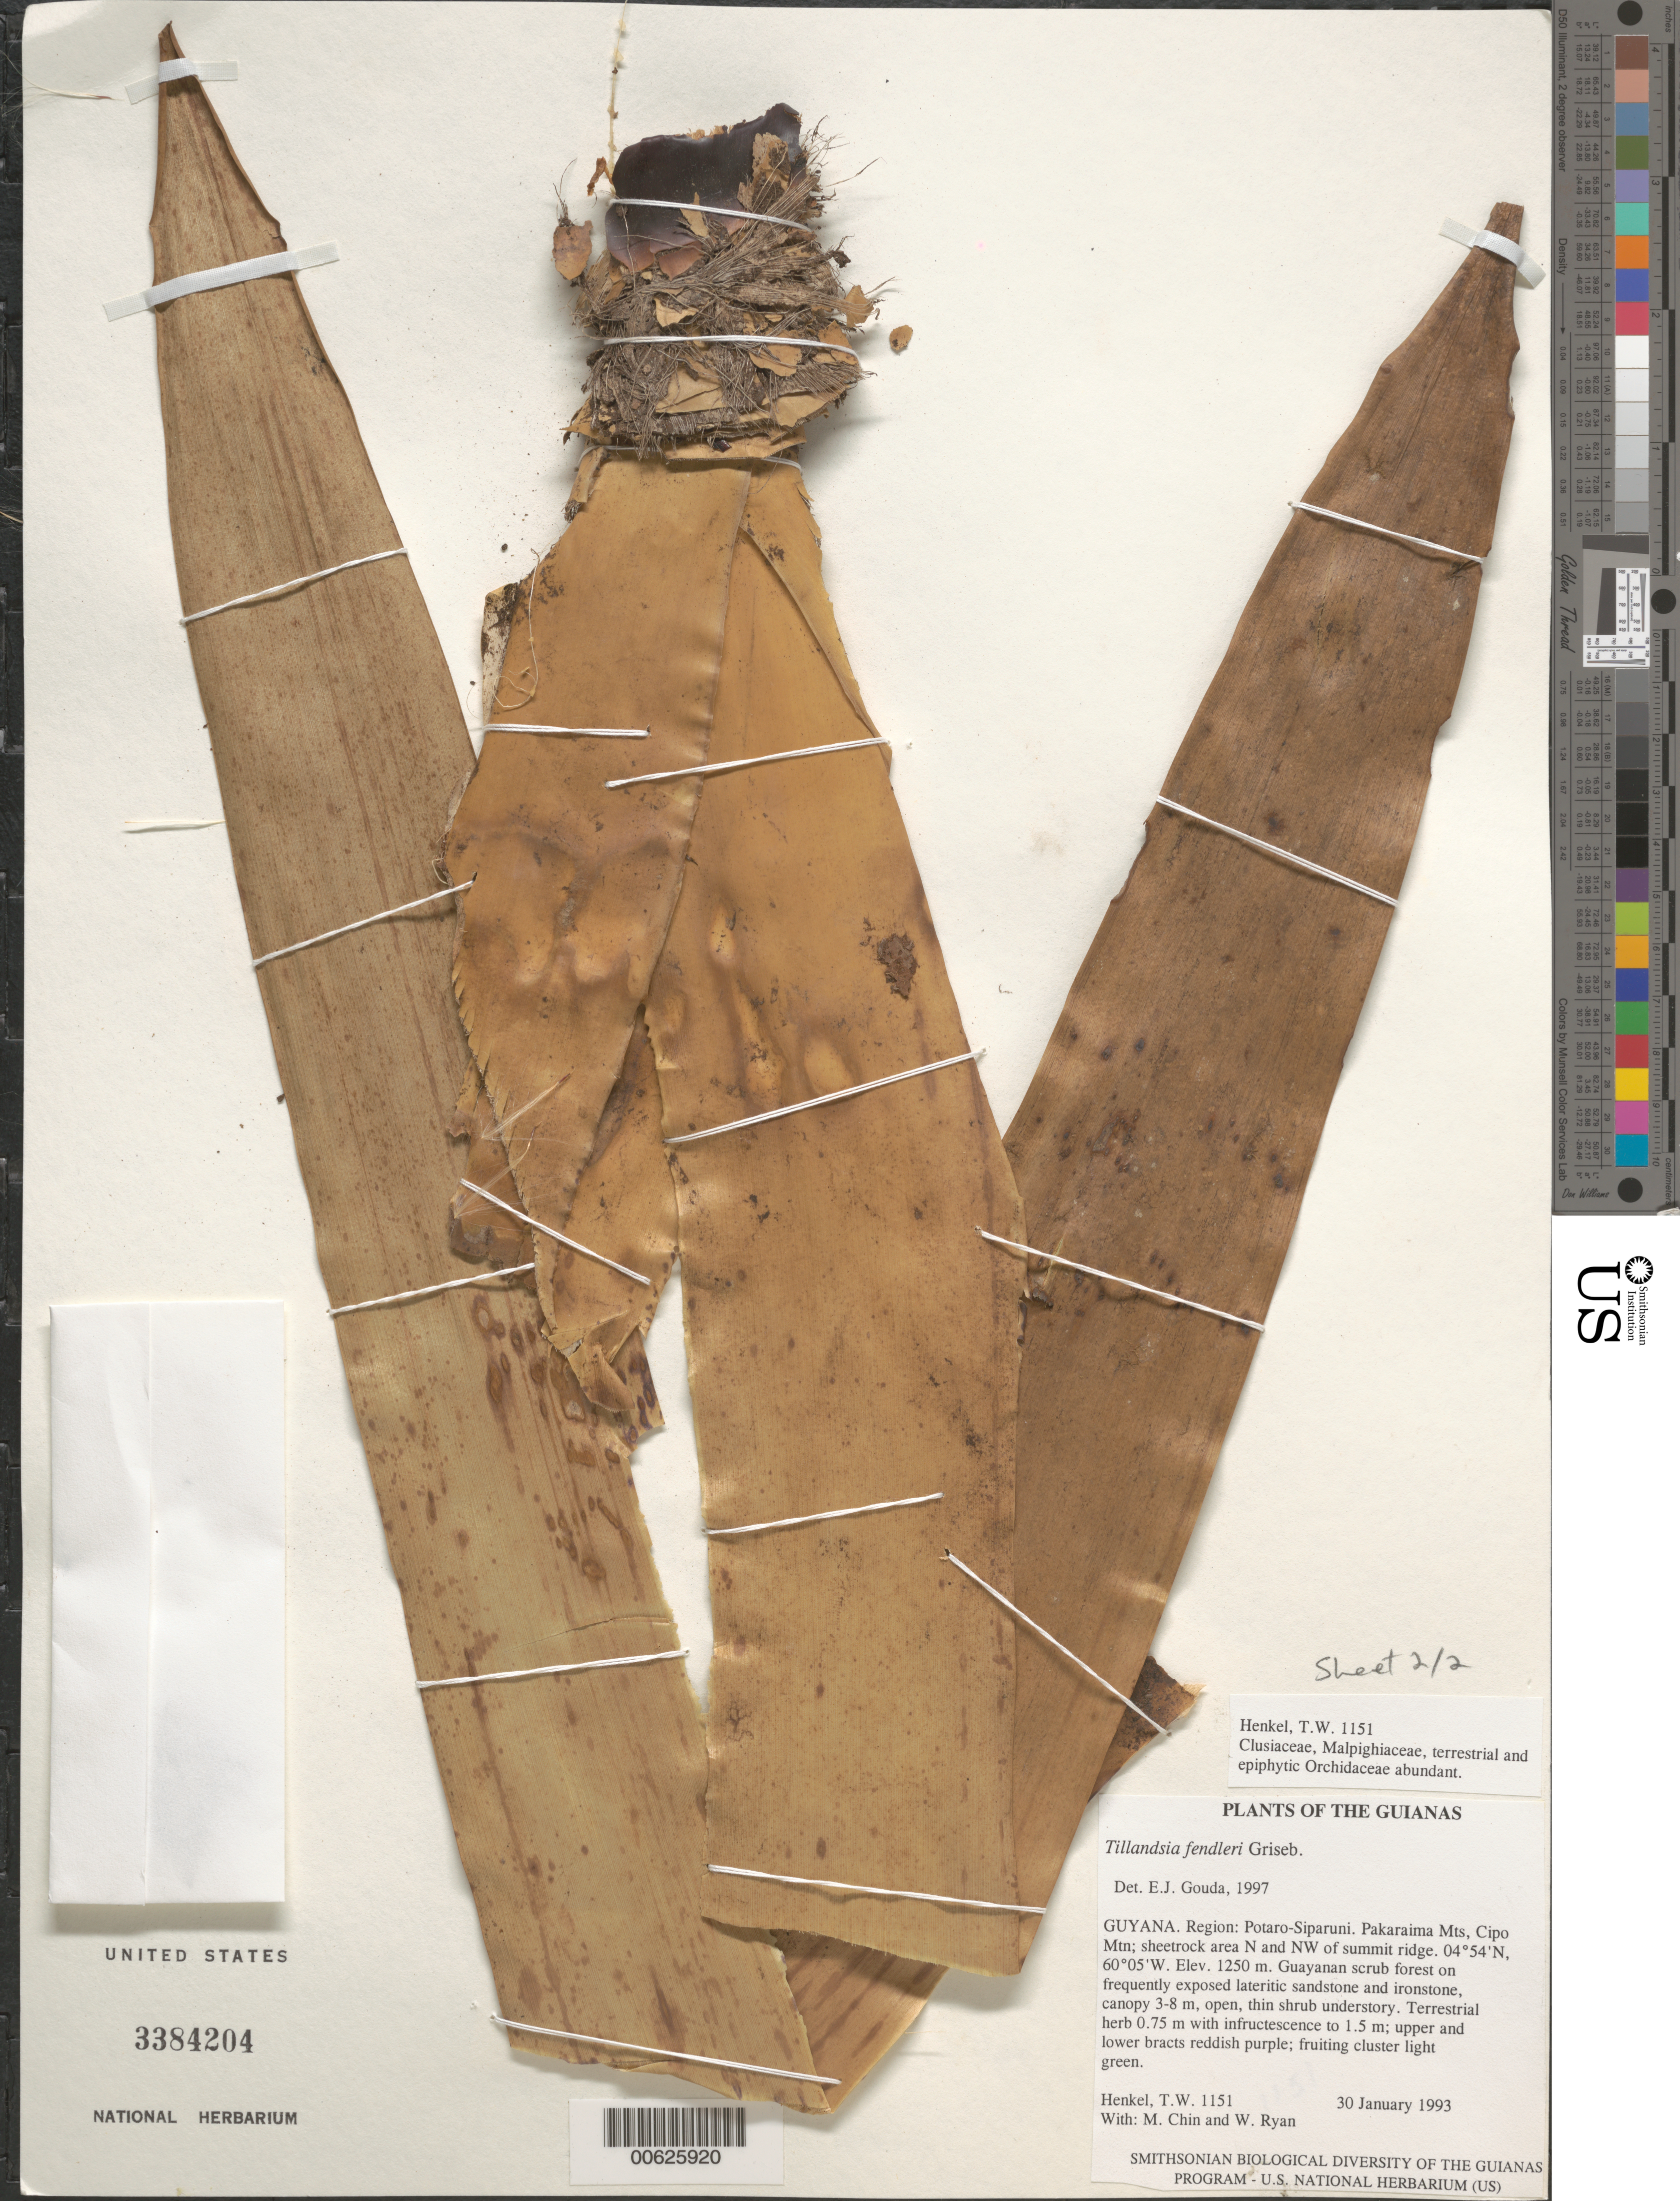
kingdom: Plantae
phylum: Tracheophyta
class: Liliopsida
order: Poales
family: Bromeliaceae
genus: Tillandsia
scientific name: Tillandsia fendleri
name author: Griseb.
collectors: T. Henkel, M. Chin & W. Ryan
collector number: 1151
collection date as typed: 30 January 1993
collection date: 1993-01-30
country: Guyana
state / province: Potaro-Siparuni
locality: Pakaraima Mts, Cipo Mtn; sheetrock area N and NW of summit ridge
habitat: Guayanan scrub forest on frequently exposed lateritic sandstone and ironstone, canopy 3-8 m, open, thin shrub understory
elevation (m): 1250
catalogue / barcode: US 3384204